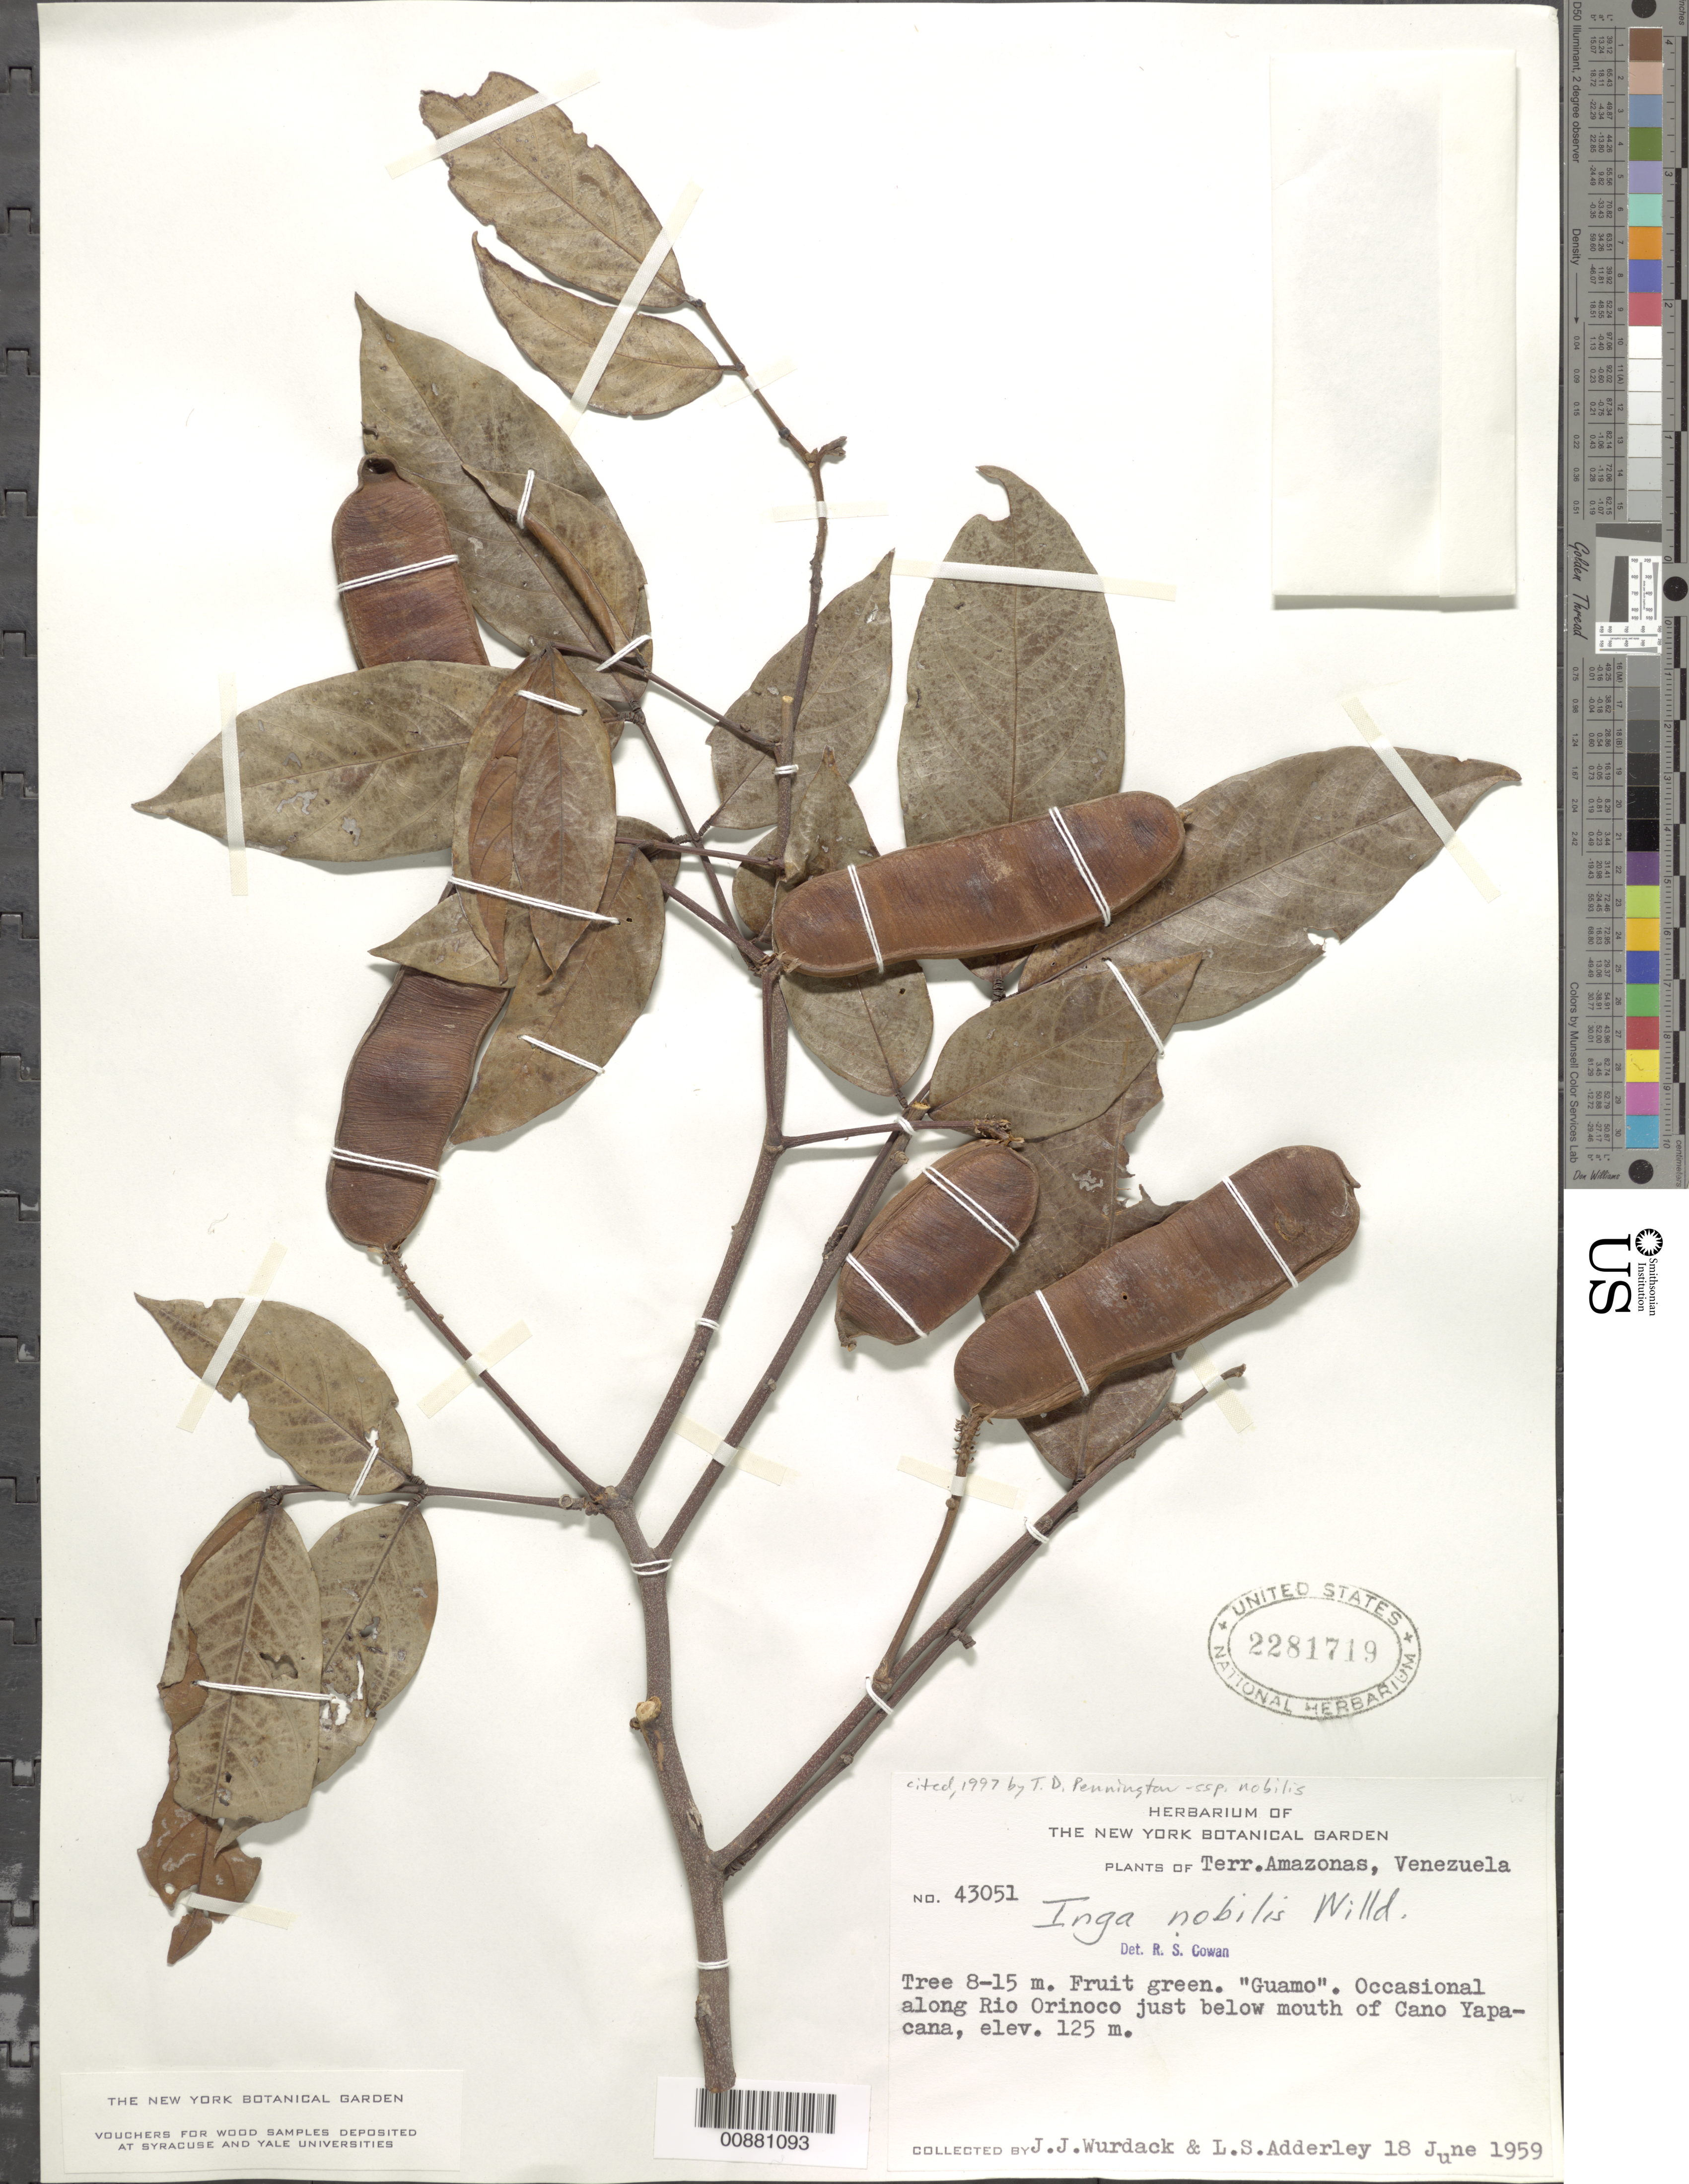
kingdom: Plantae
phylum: Tracheophyta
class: Magnoliopsida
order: Fabales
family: Fabaceae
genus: Inga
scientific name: Inga nobilis subsp. nobilis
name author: Willd.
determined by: Cowan, R. S.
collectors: J. J. Wurdack & L. S. Adderley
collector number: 43051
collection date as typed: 18-Jun-59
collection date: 1959-06-18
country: Venezuela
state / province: Amazonas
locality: Río Orinoco, Caño Yapacana, just below mouth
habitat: Along river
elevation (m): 125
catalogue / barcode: US 2281719